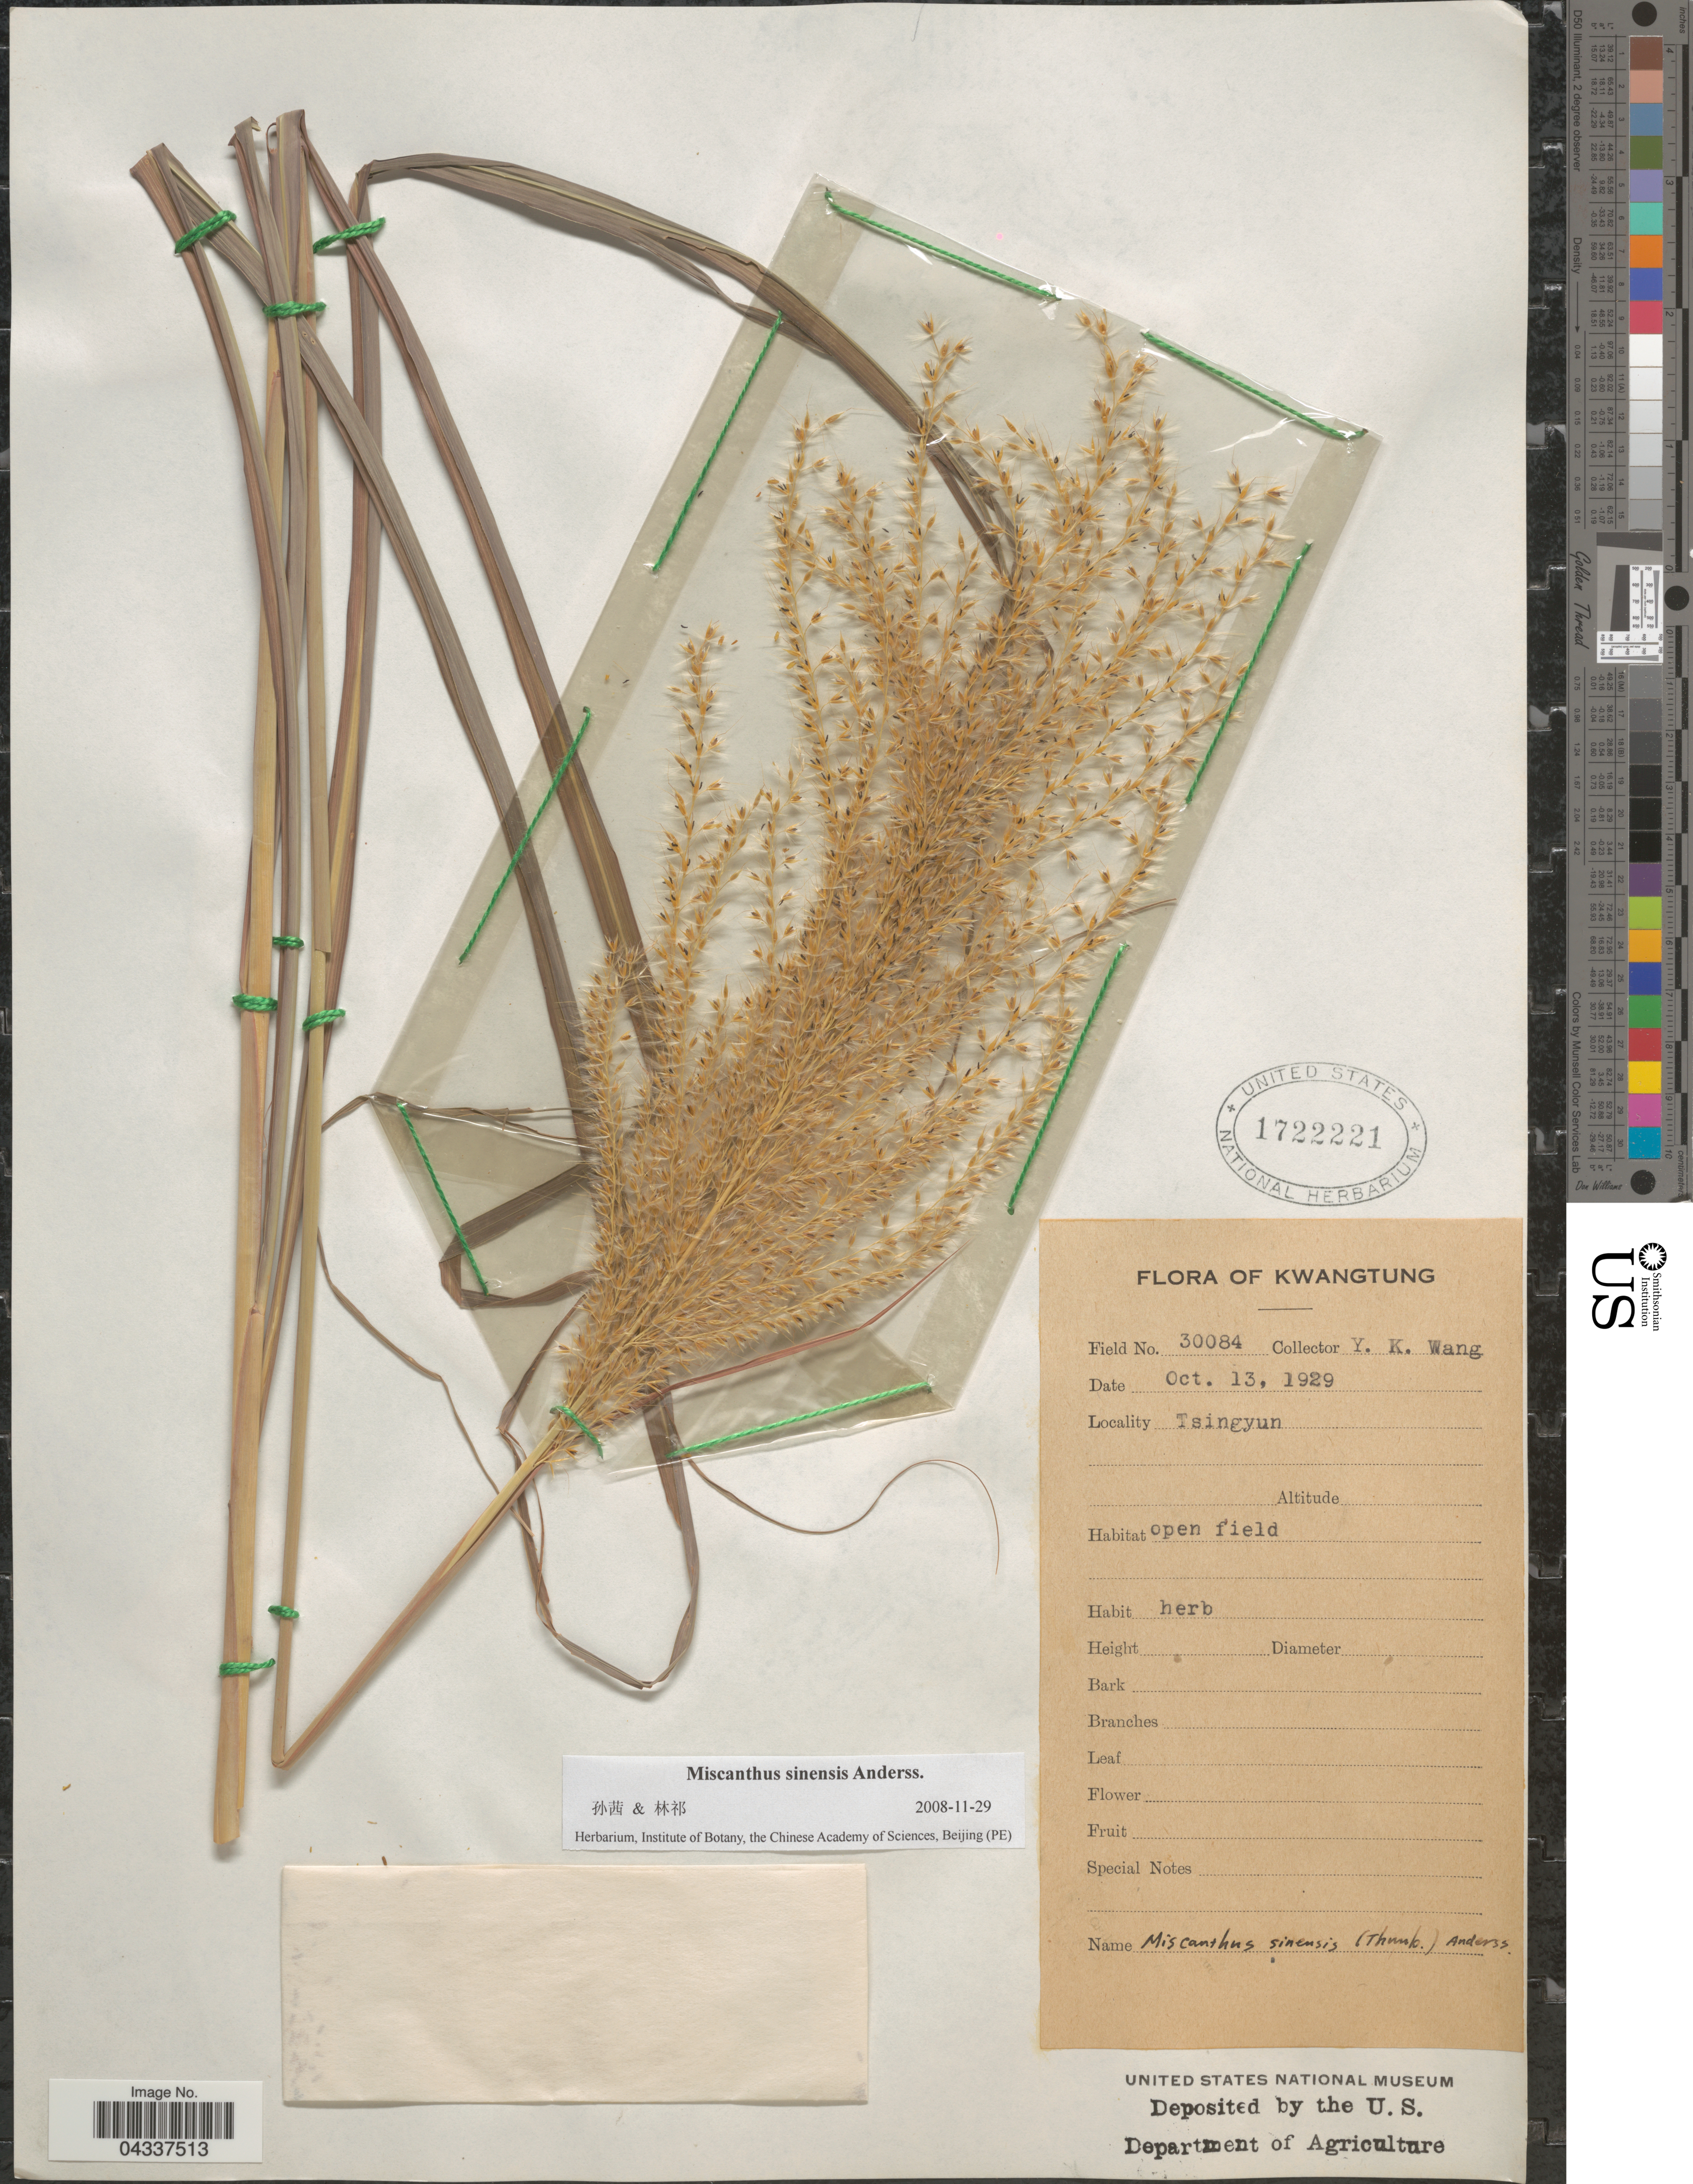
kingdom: Plantae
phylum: Tracheophyta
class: Liliopsida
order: Poales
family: Poaceae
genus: Miscanthus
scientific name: Miscanthus sinensis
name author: Andersson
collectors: Y. Wang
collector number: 30084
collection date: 1929-10-13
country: China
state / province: Guangdong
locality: Kwangtung. Tsingyun.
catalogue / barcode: US 1722221